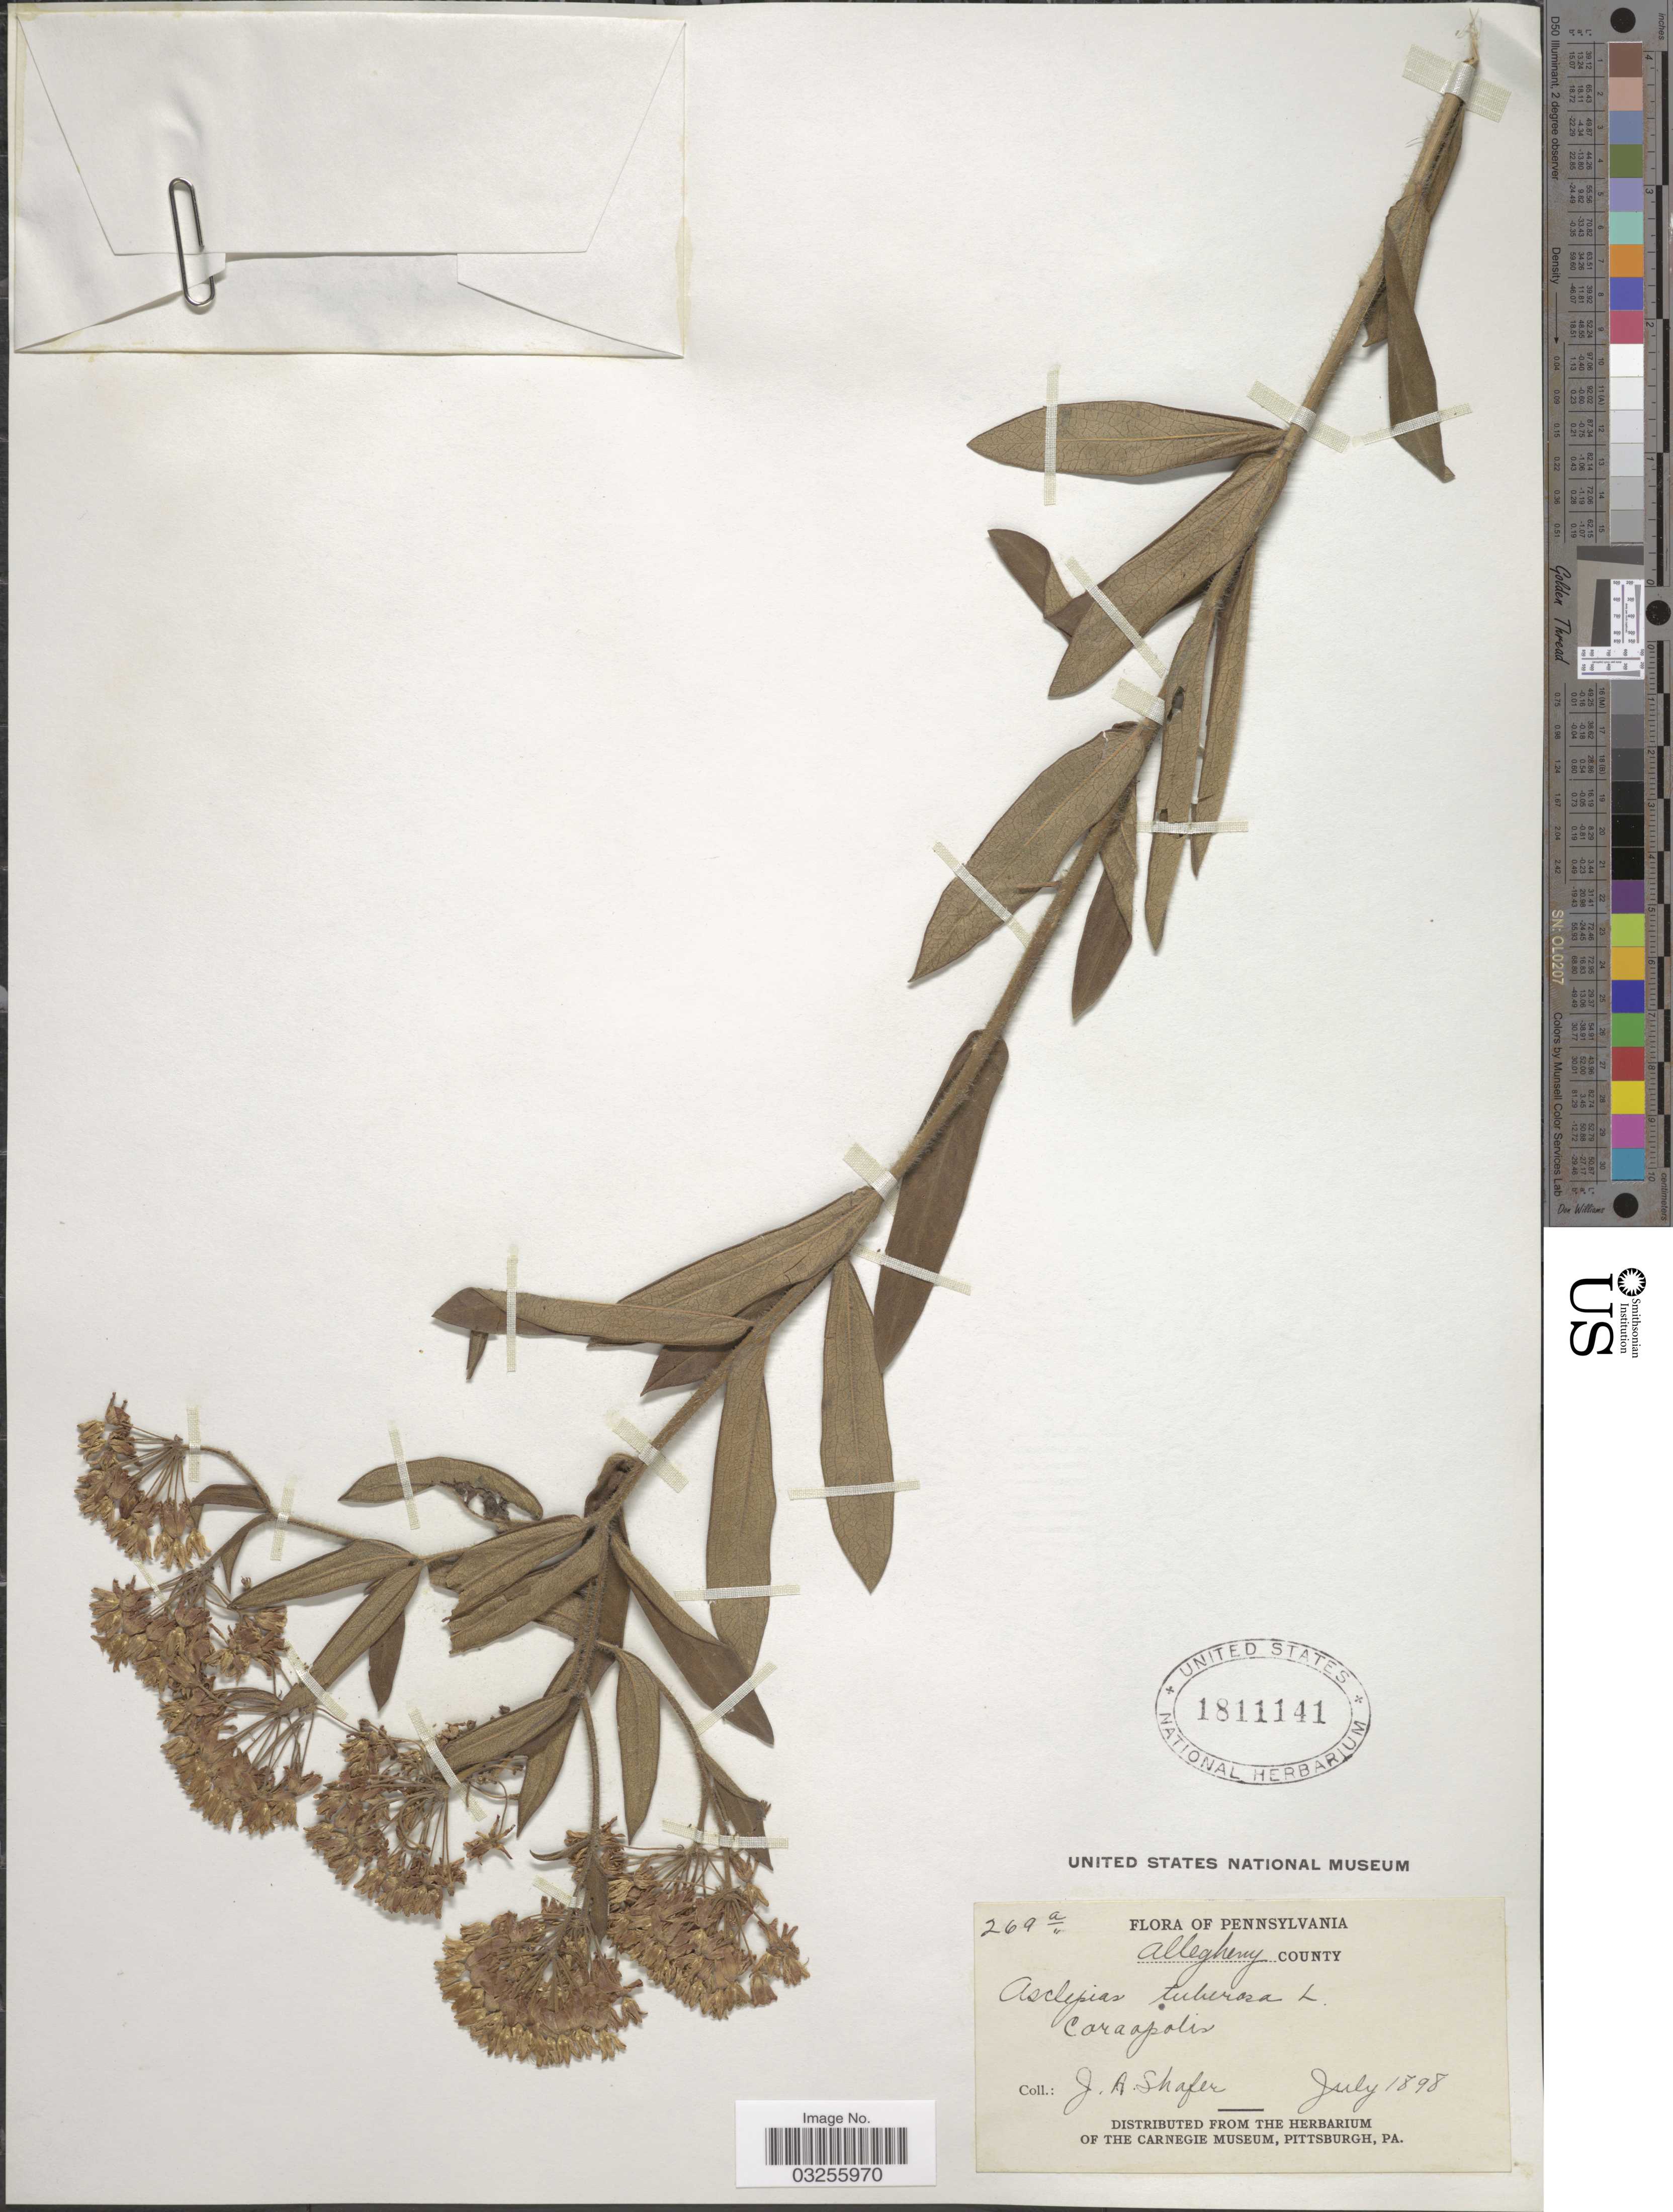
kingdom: Plantae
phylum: Tracheophyta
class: Magnoliopsida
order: Gentianales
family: Apocynaceae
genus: Asclepias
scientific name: Asclepias tuberosa subsp. tuberosa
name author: L.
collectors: J. A. Shafer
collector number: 269 a*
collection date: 1898-07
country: United States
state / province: Pennsylvania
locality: Allegheny County.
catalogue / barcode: US 1811141